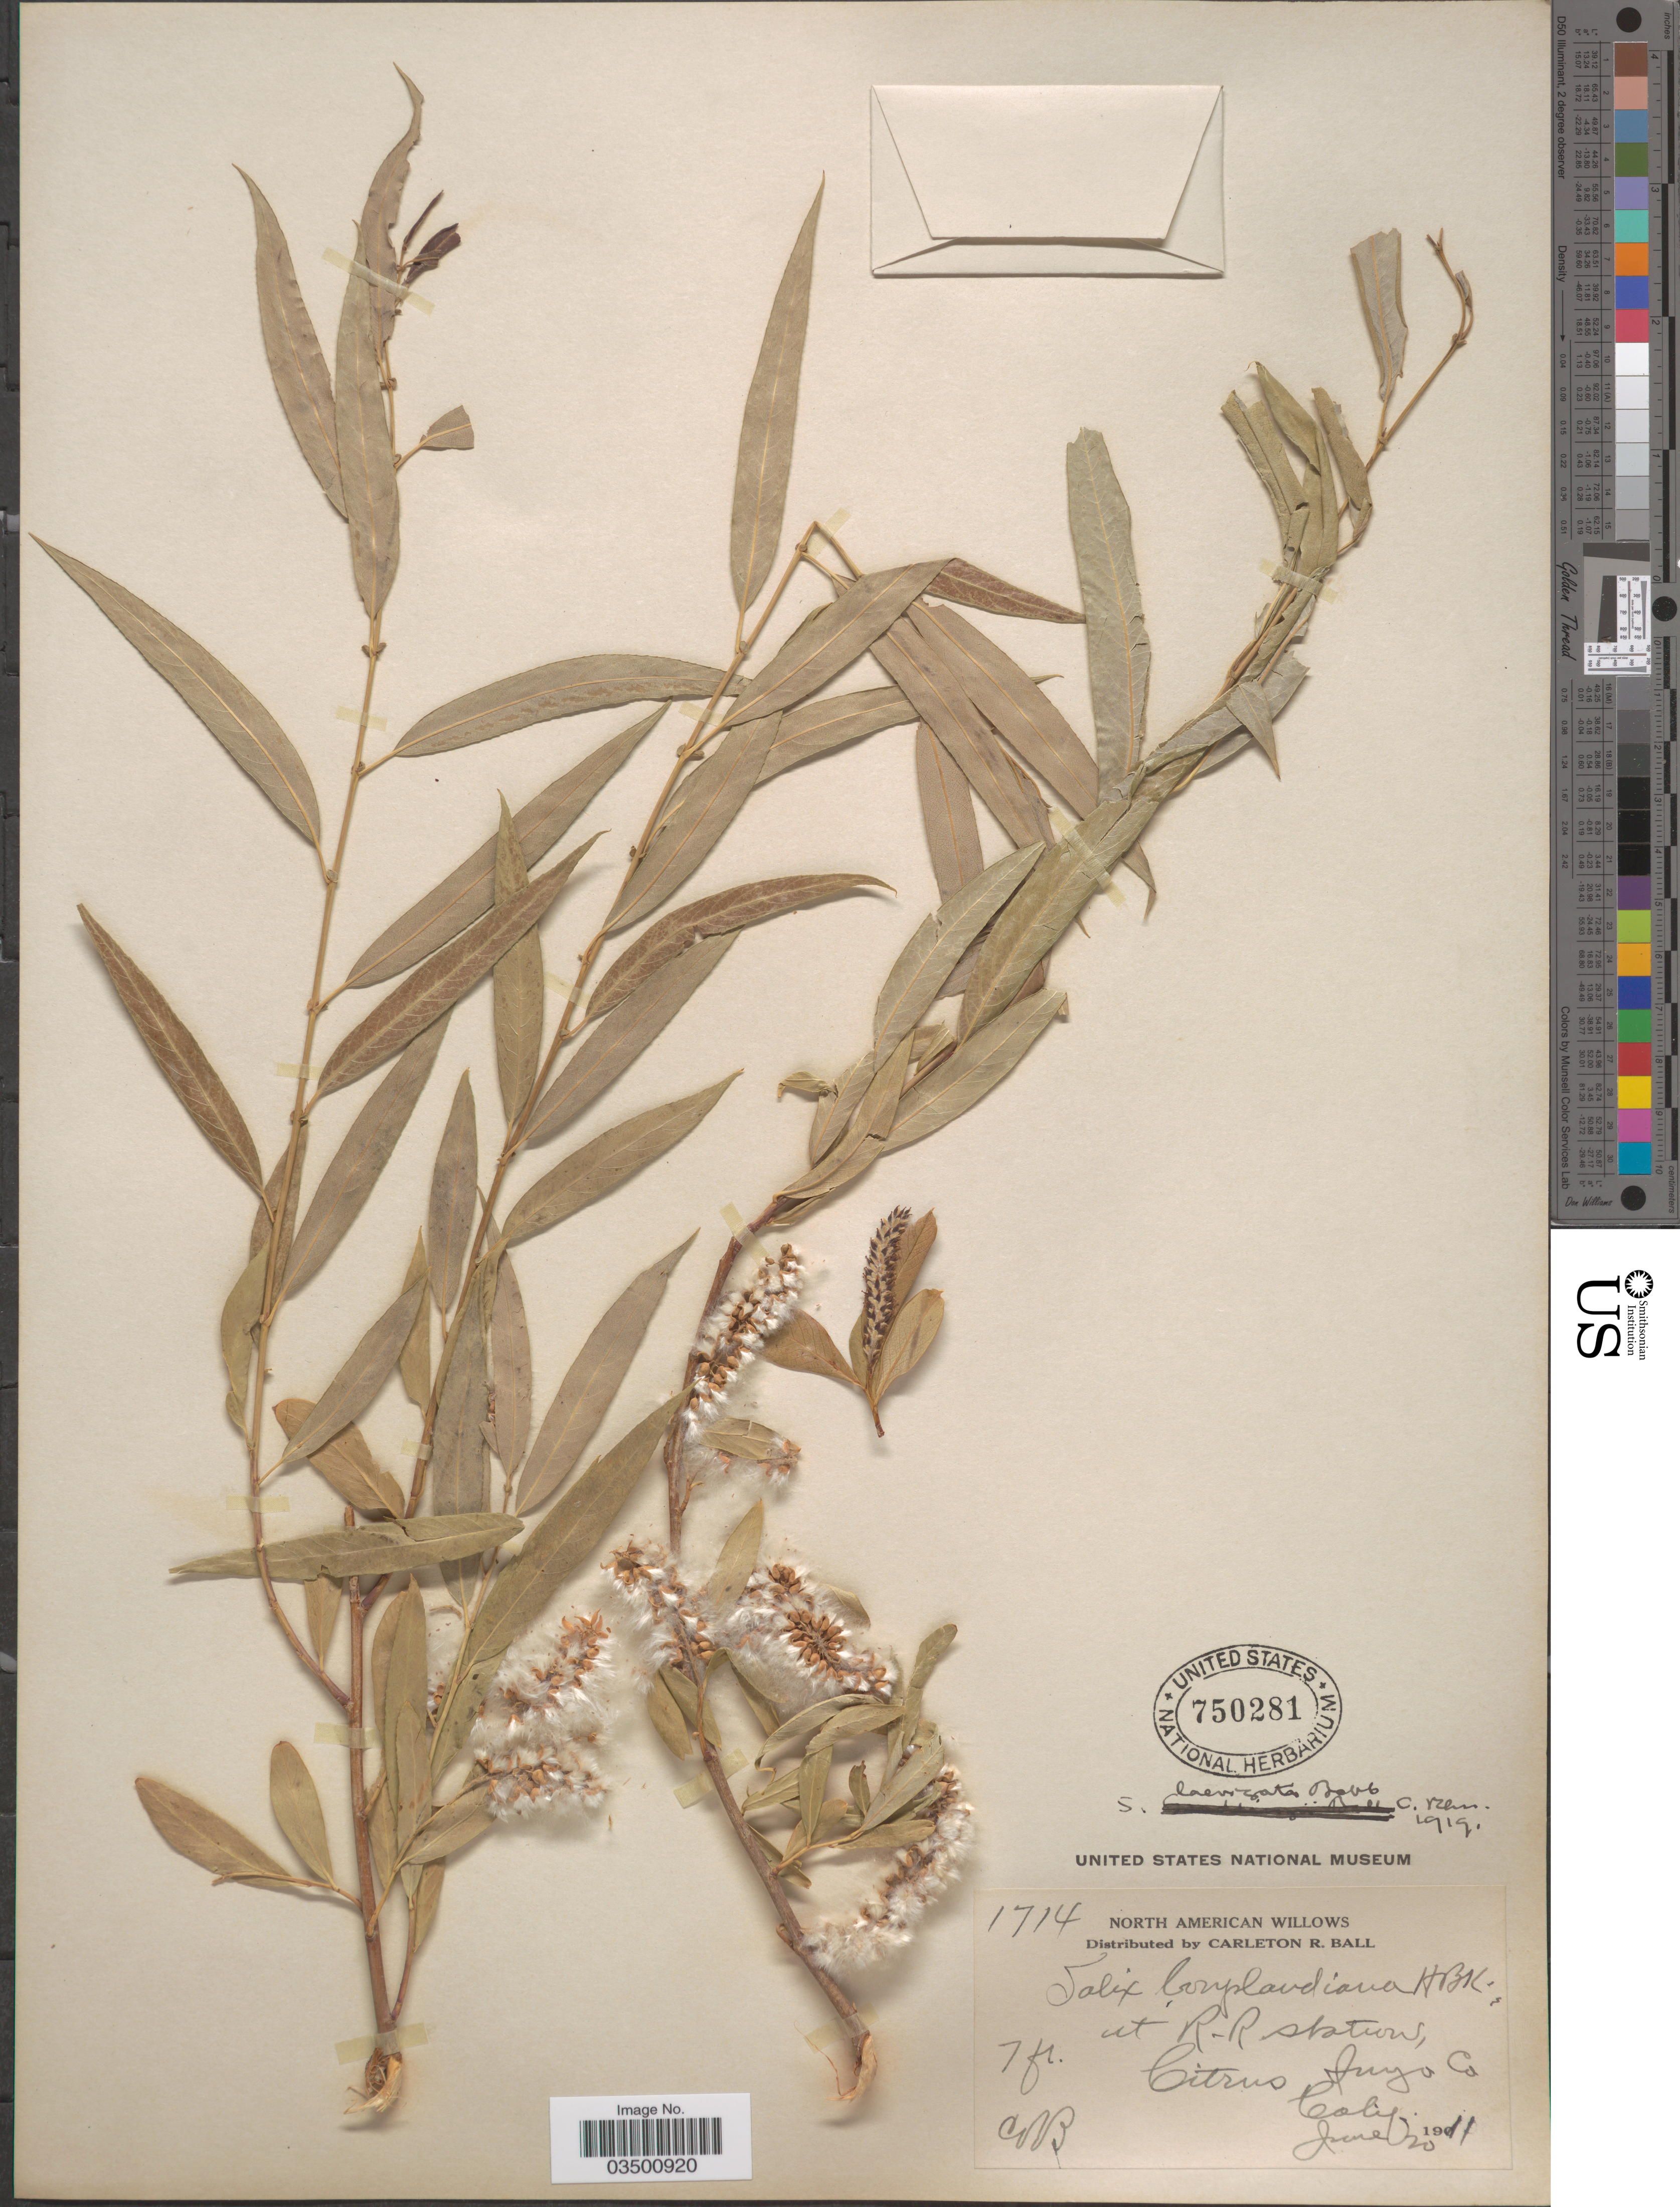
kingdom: Plantae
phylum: Tracheophyta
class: Magnoliopsida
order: Malpighiales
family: Salicaceae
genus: Salix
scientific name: Salix laevigata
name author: Bebb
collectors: C. R. Ball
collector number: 1714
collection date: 1911-06-20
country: United States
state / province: California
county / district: Inyo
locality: At R.R. station, Citrus Inyo Co.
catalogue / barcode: US 750281